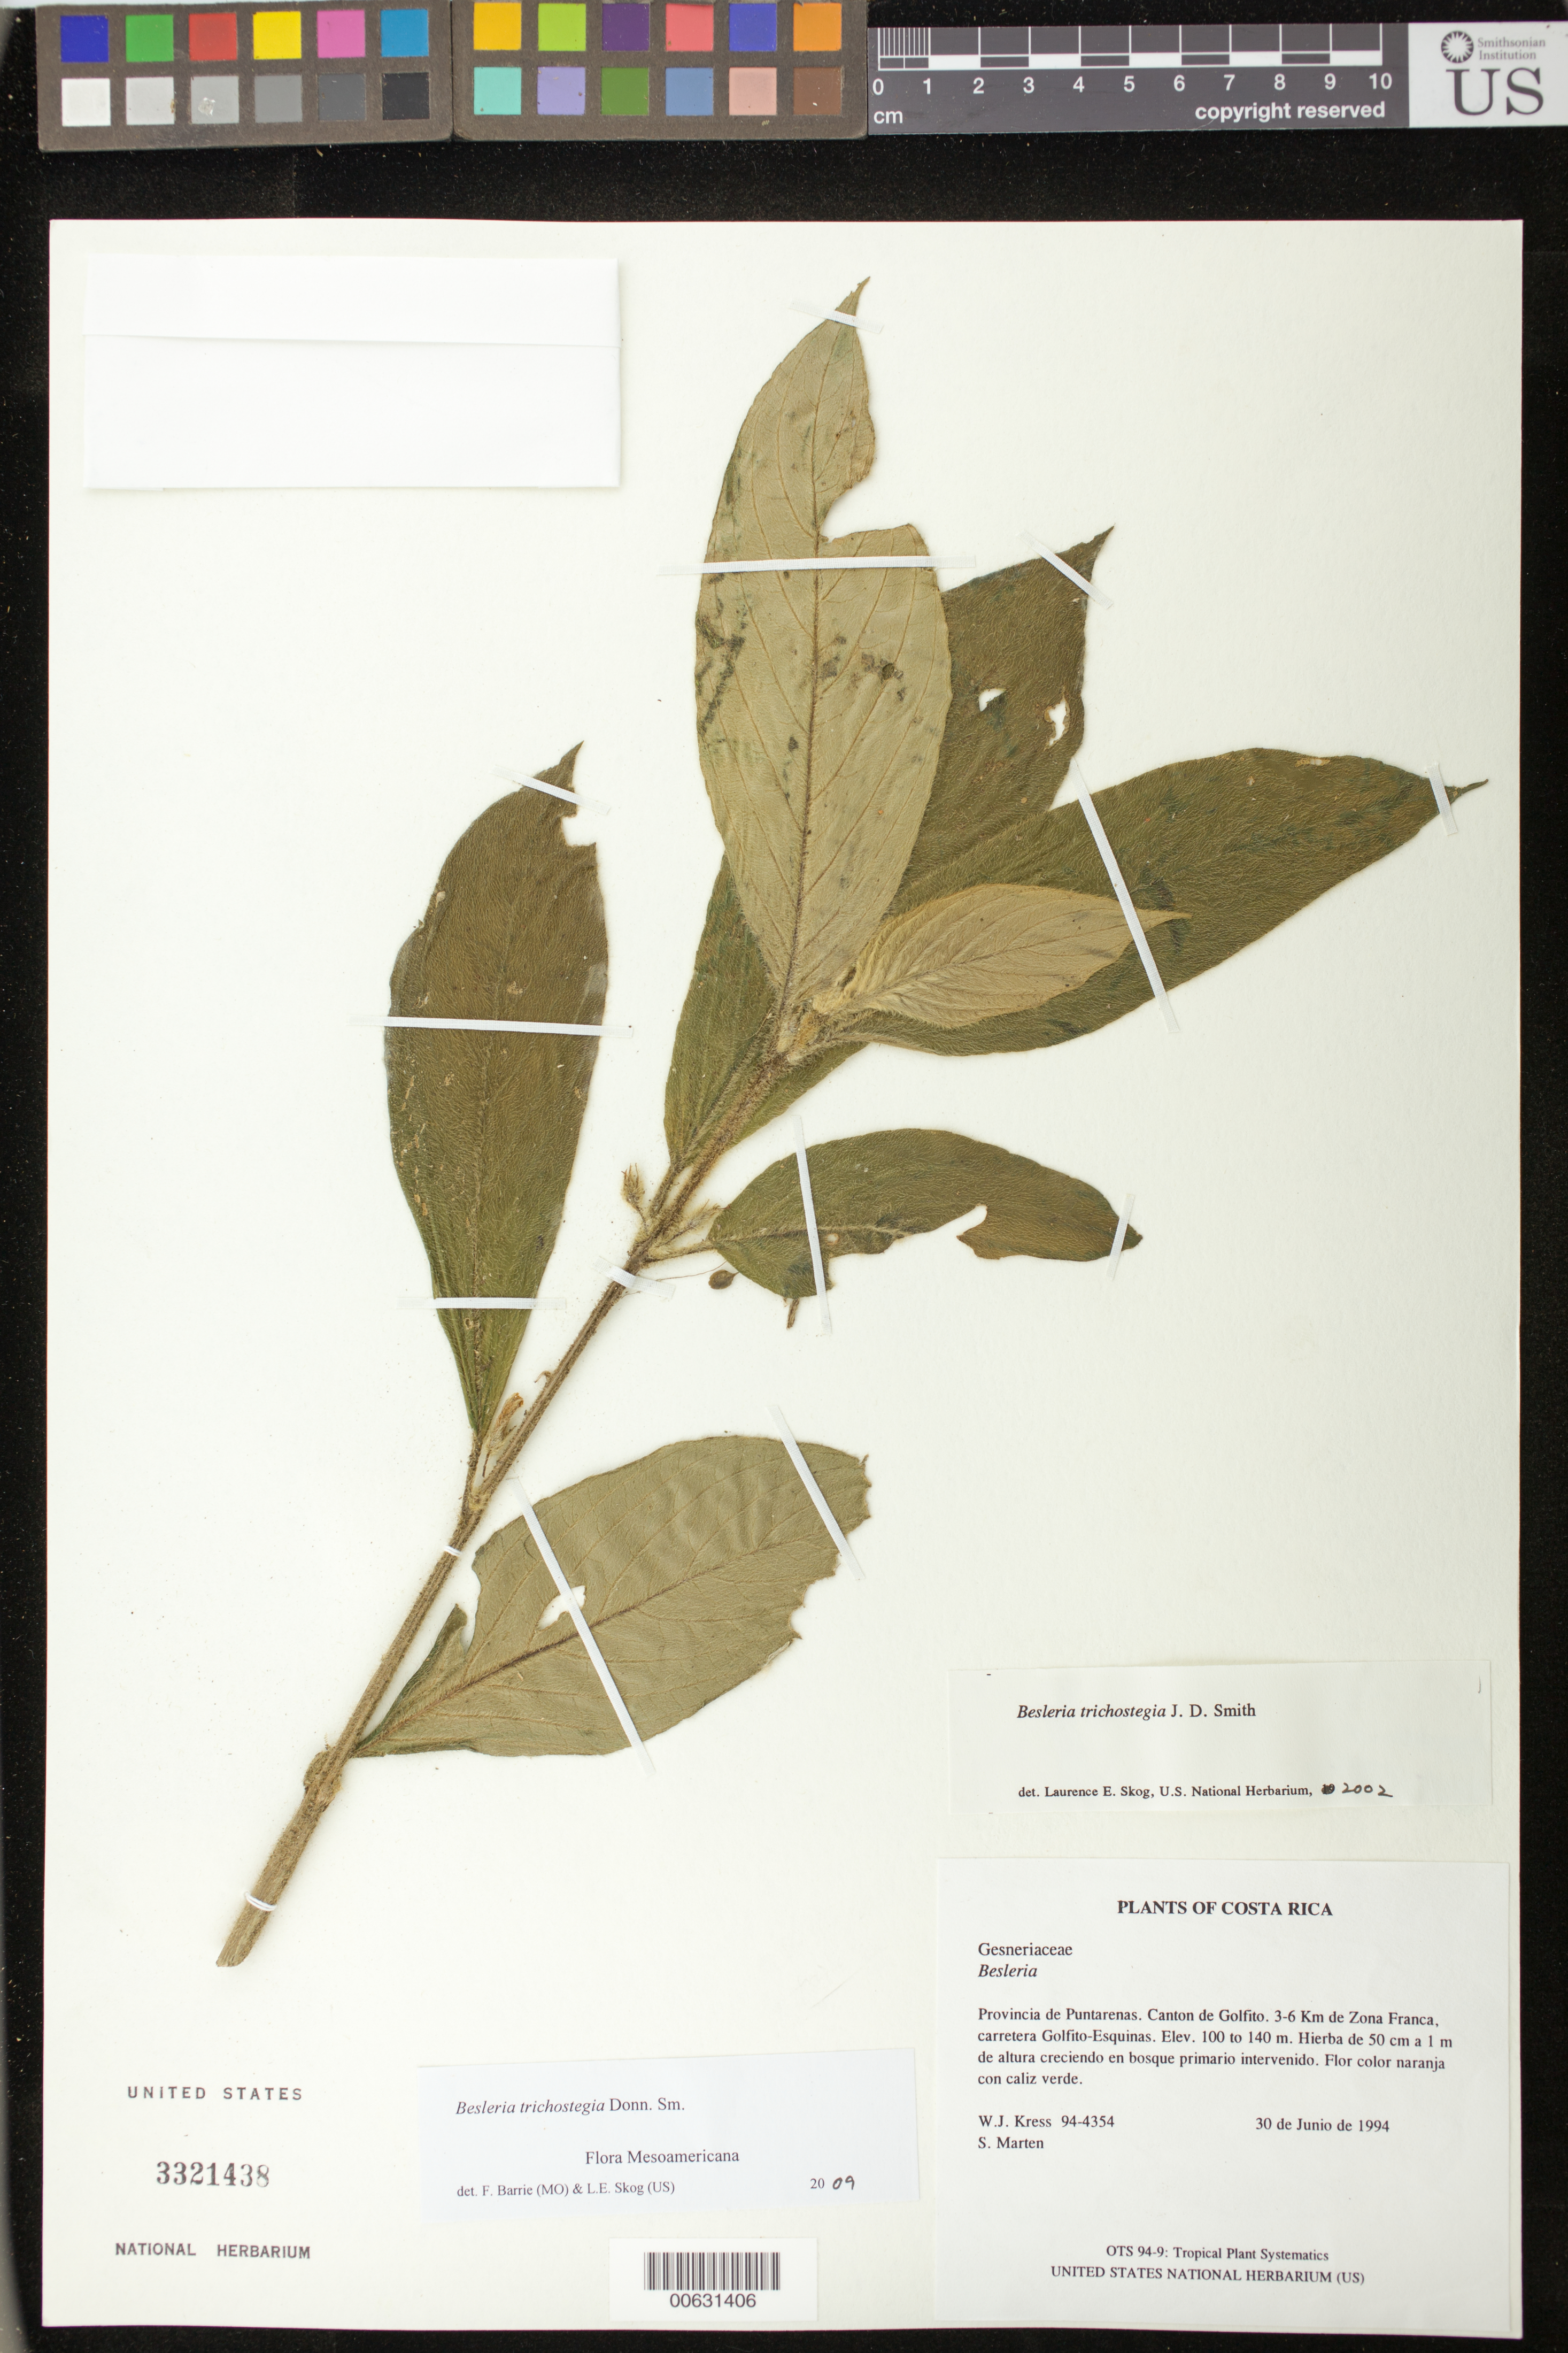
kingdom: Plantae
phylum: Tracheophyta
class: Magnoliopsida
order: Lamiales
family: Gesneriaceae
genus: Besleria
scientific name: Besleria trichostegia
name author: Donn. Sm.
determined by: Skog, Laurence E.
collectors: W. J. Kress & S. Marten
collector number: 94- 4354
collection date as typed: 30 Jun 1994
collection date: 1994-06-30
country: Costa Rica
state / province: Puntarenas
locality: Cantón de Golfito, 3-6 km de Zona Franca, carretera Golfito-Esquinas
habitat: Creciendo en bosque primario intervenido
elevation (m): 100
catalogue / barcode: US 3321438